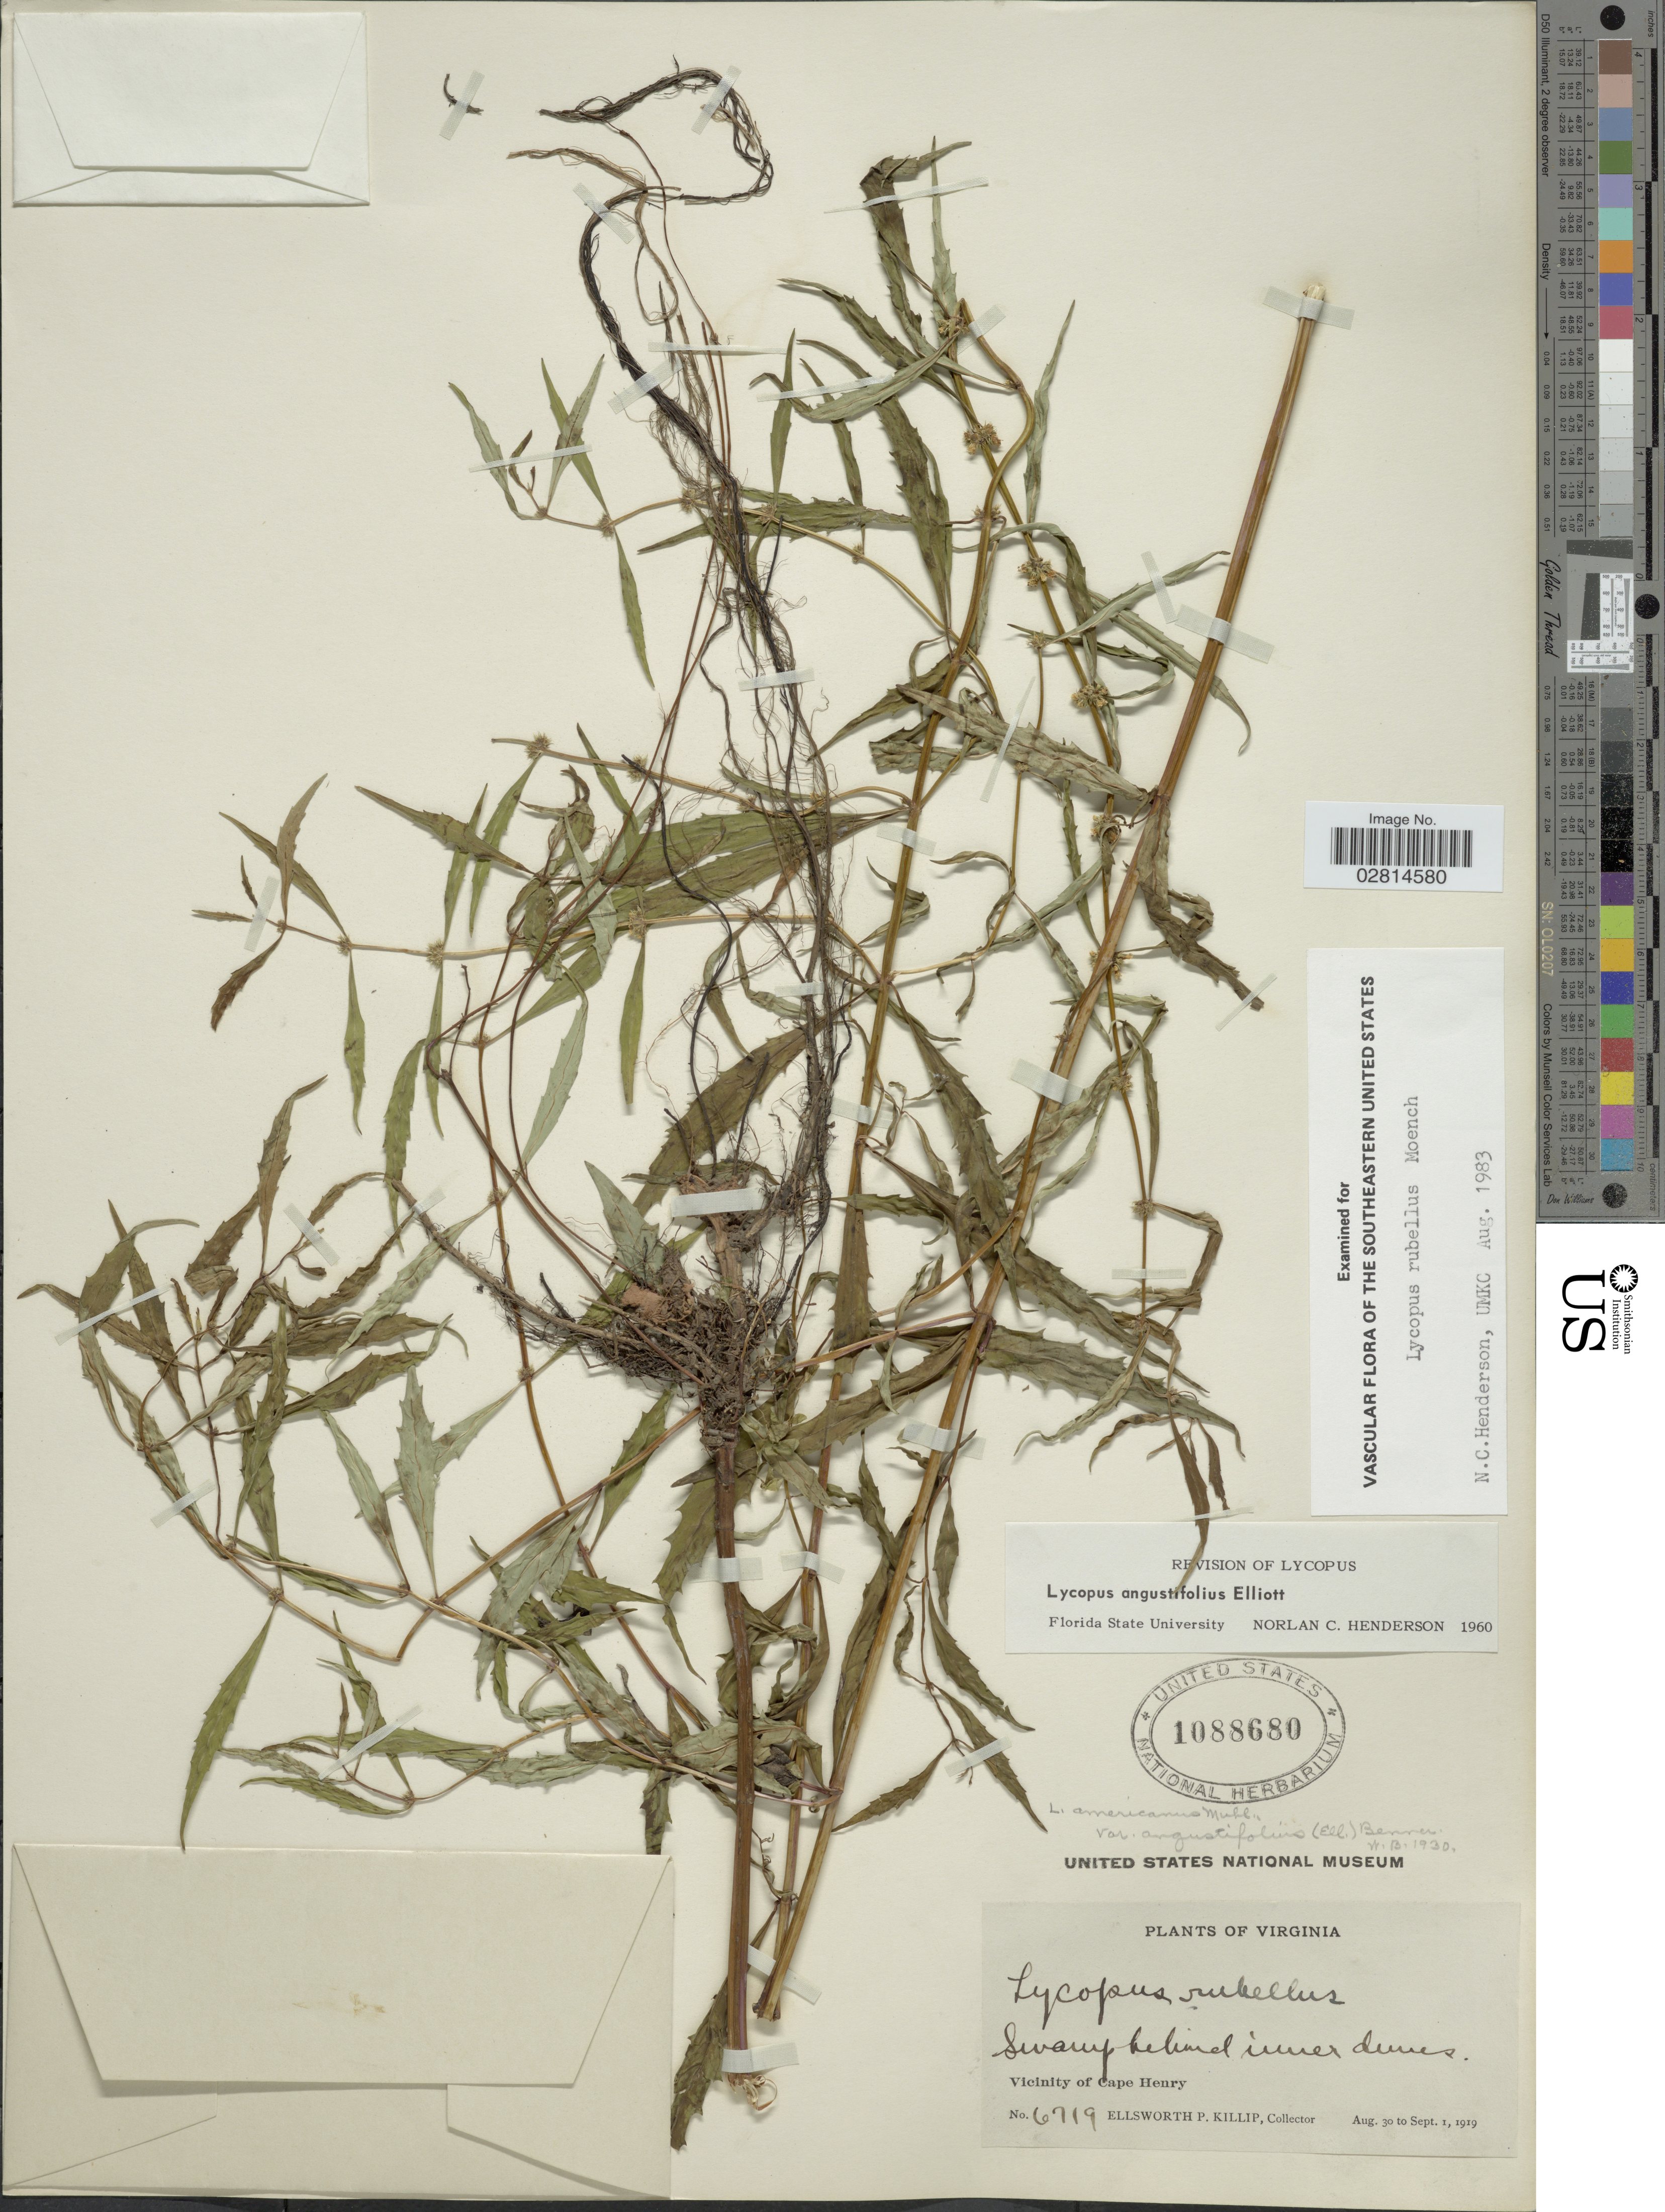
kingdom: Plantae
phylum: Tracheophyta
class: Magnoliopsida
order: Lamiales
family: Lamiaceae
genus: Lycopus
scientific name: Lycopus angustifolius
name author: Elliott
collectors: E. P. Killip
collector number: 6791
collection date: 1919-08-30/1919-09-01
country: United States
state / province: Virginia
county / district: City of Virginia Beach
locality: Vicinity of Cape Henry.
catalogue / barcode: US 1088680